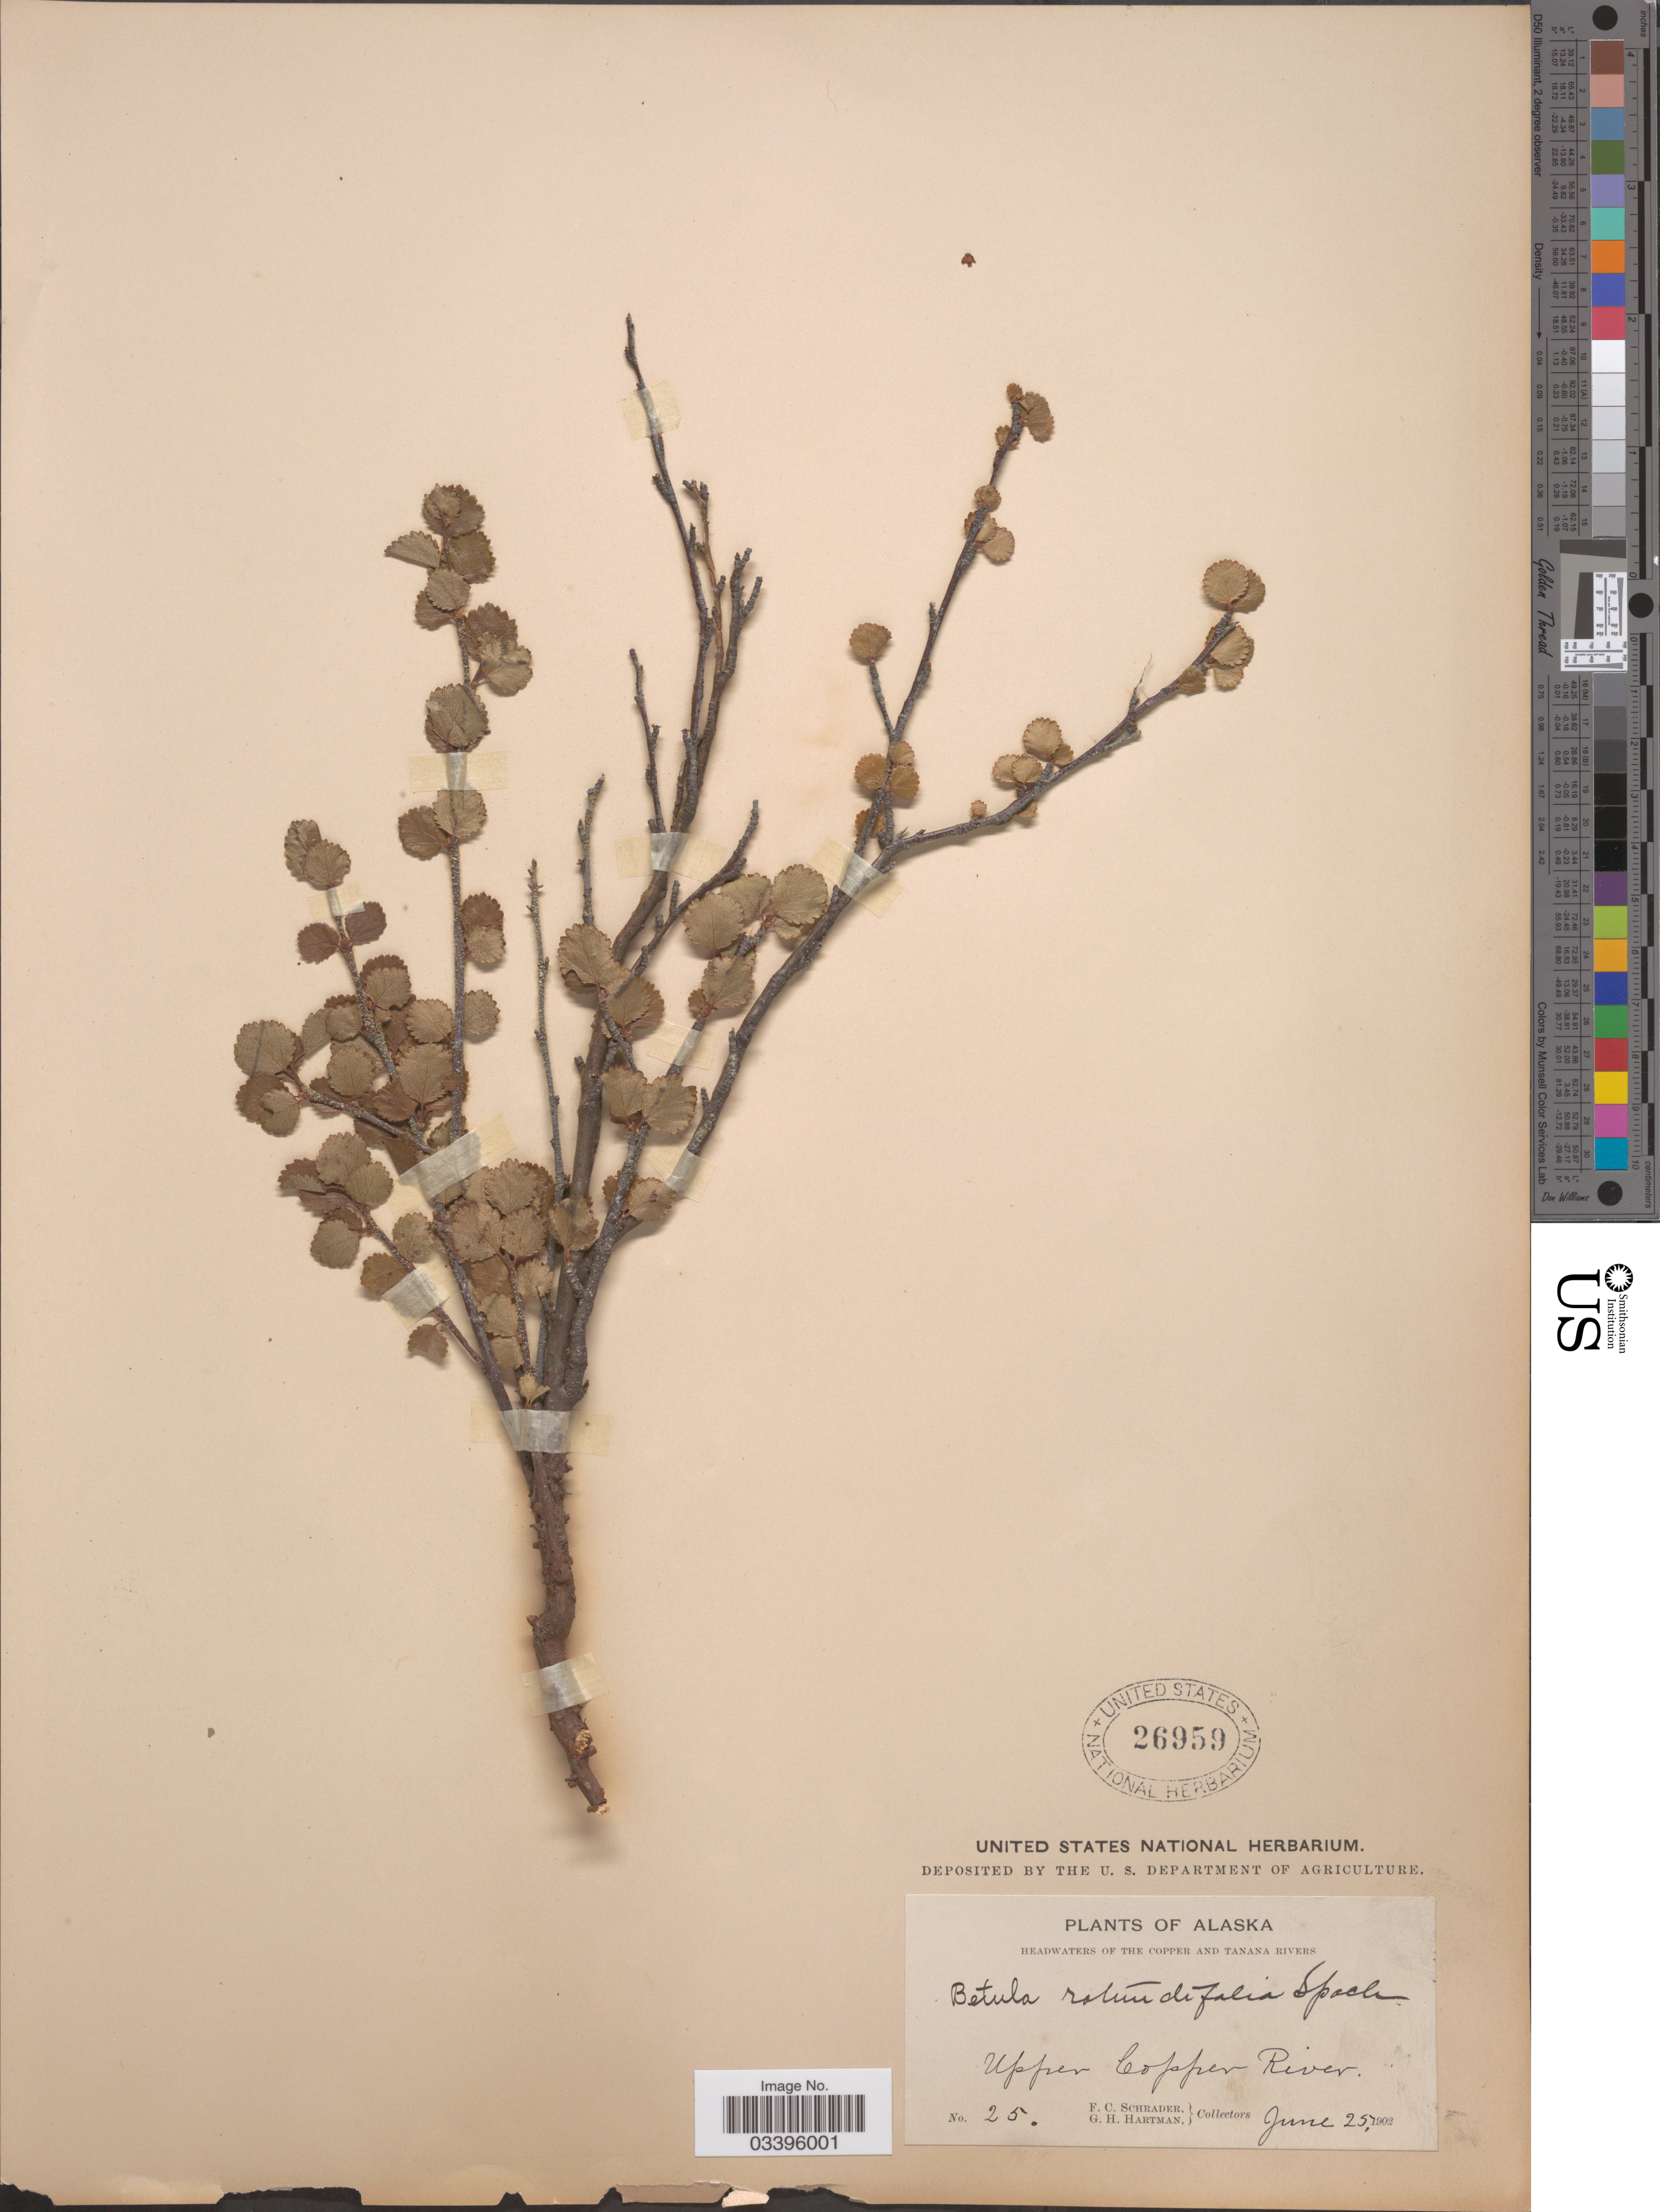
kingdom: Plantae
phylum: Tracheophyta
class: Magnoliopsida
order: Fagales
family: Betulaceae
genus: Betula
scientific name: Betula nana subsp. exilis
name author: L.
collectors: F. C. Schrader & G. H. Hartman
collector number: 25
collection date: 1902-06-25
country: United States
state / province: Alaska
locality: Headwaters of the Copper and Tanana Rivers. Upper Copper River.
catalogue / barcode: US 26959